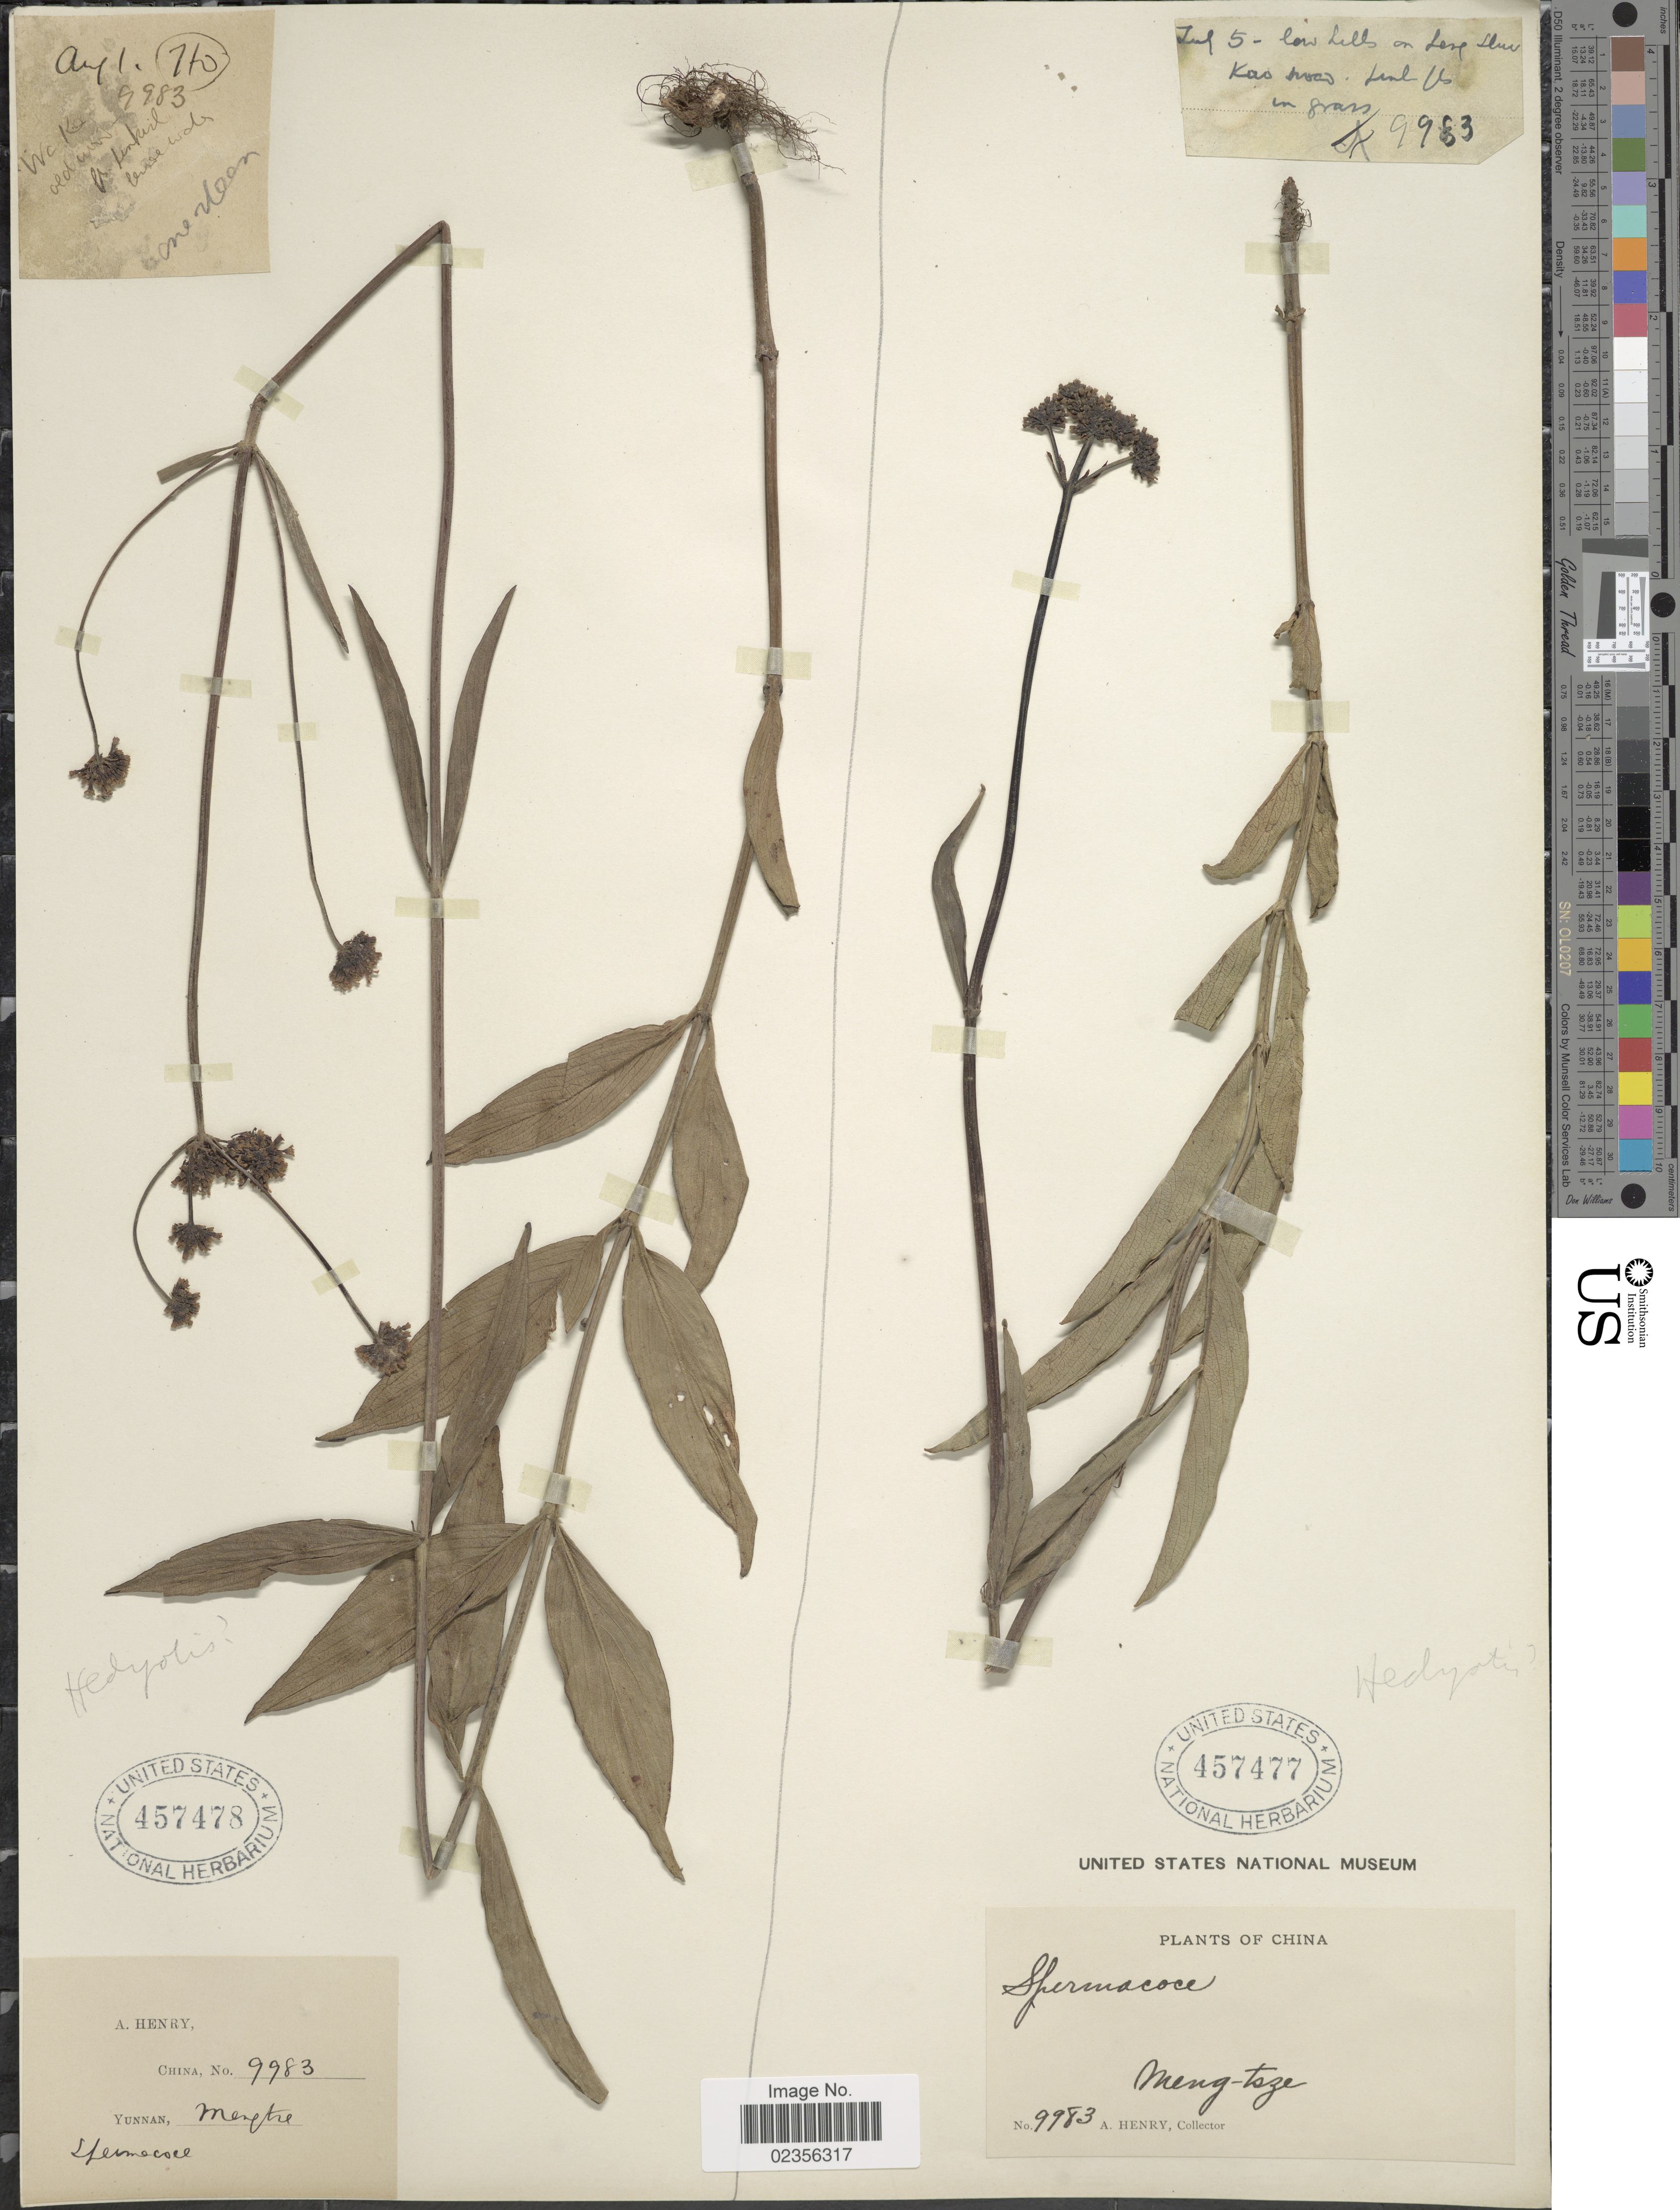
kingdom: Plantae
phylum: Tracheophyta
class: Magnoliopsida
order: Gentianales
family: Rubiaceae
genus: Hedyotis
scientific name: Hedyotis sp.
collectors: A. Henry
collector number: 9983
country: China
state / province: Yunnan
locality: Yunnan, China, Mengtze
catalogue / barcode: US 457478